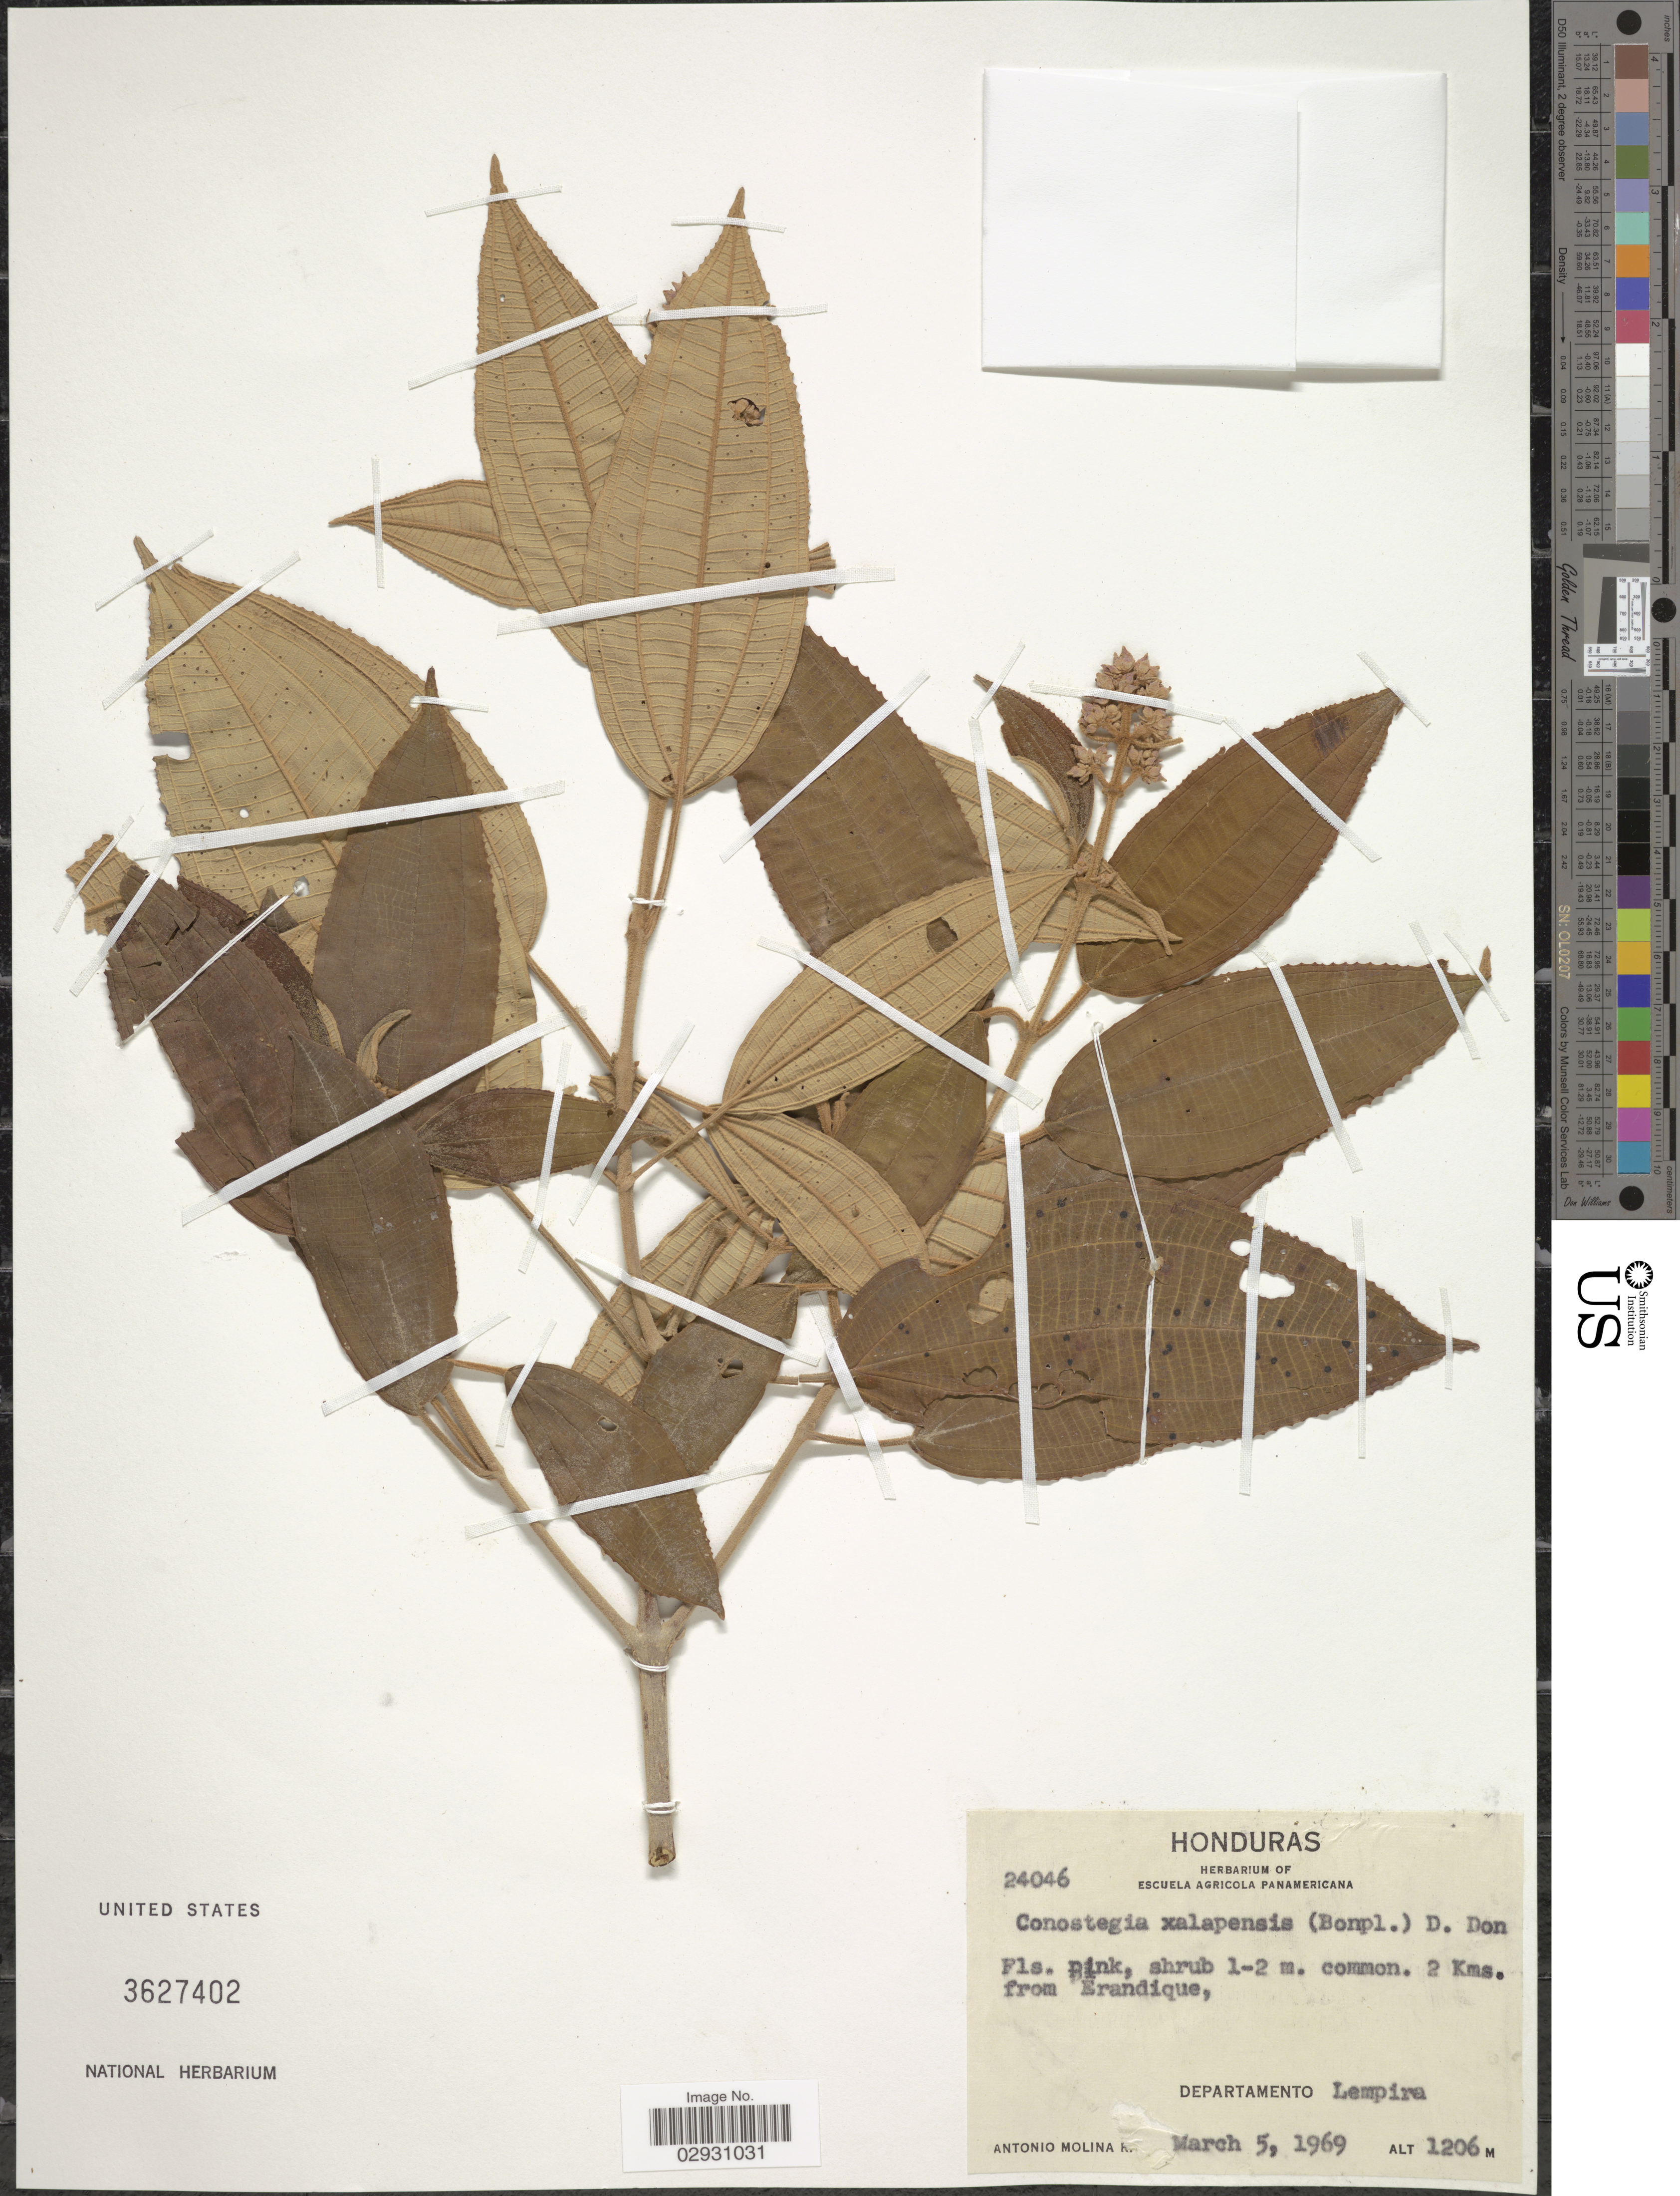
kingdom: Plantae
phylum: Tracheophyta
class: Magnoliopsida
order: Myrtales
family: Melastomataceae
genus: Conostegia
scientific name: Conostegia quadrangularis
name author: Schltdl. ex Steud.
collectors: A. Molina R.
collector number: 24046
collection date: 1969-03-05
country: Honduras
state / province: Lempira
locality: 2 Kms. from Erandique, Departamento Lempira.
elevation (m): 1206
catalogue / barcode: US 3627402